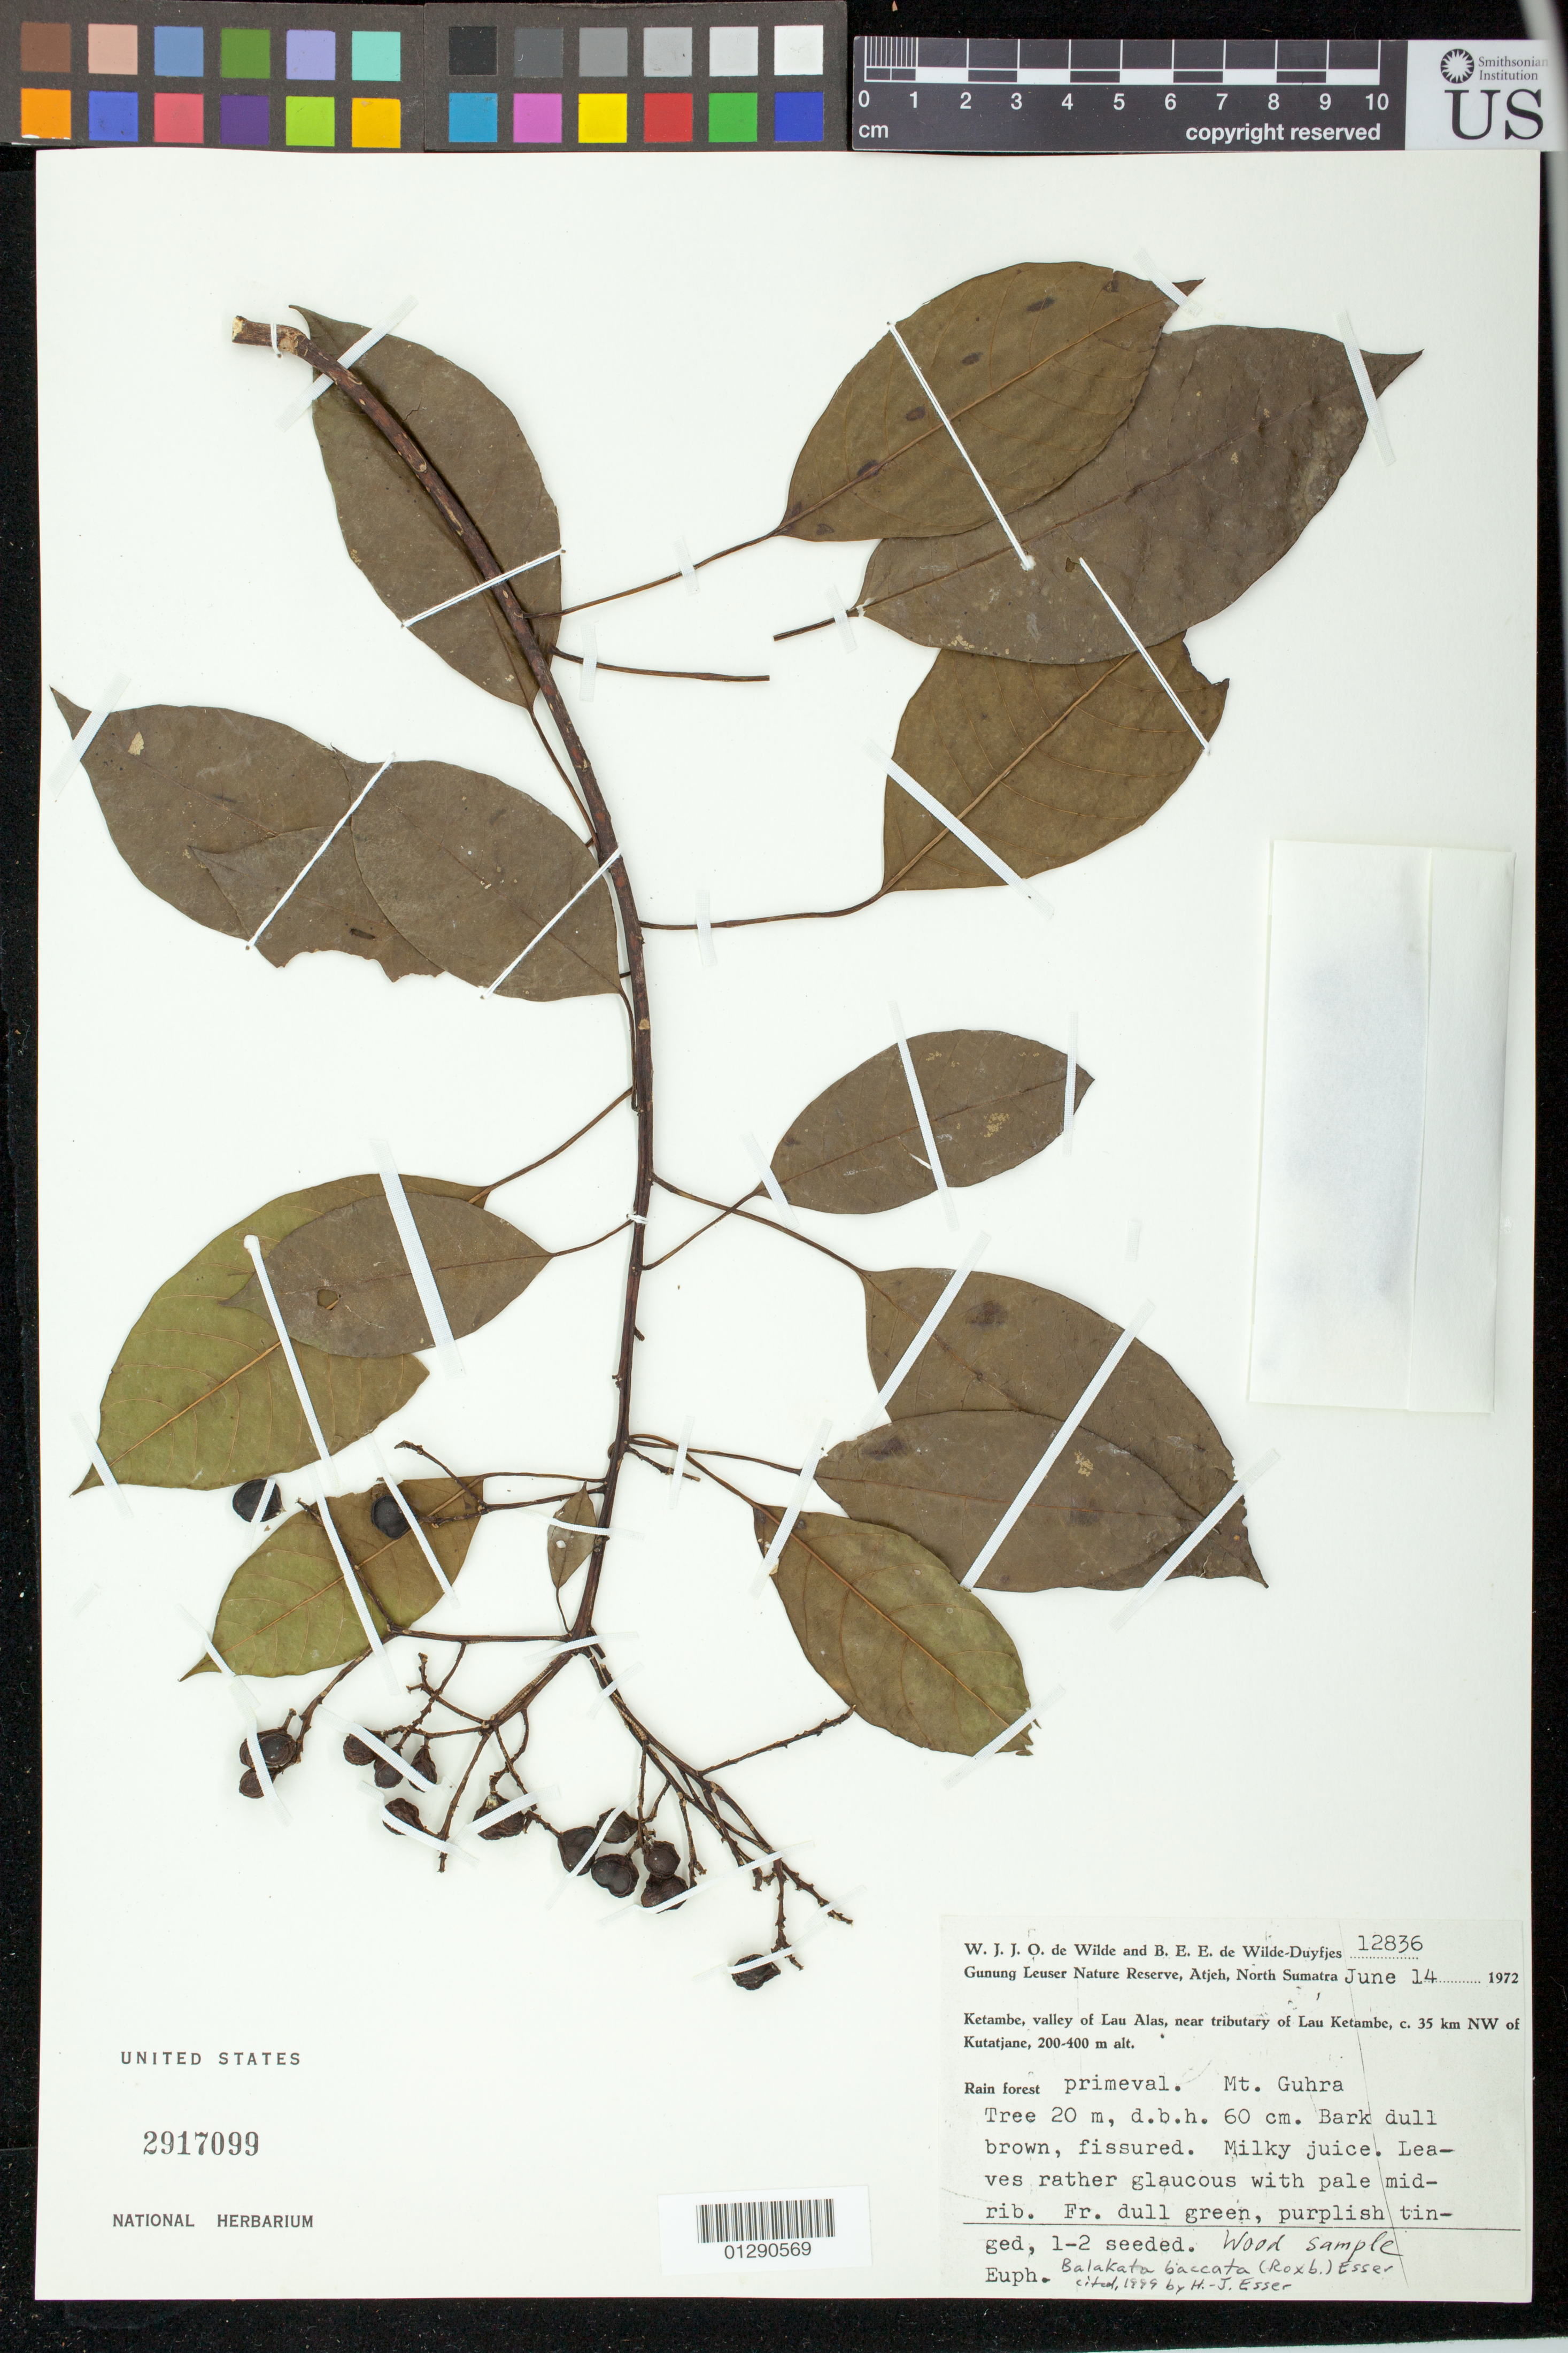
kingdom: Plantae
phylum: Tracheophyta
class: Magnoliopsida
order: Malpighiales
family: Euphorbiaceae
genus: Sapium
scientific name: Sapium baccatum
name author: Roxb.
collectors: B. E. de Wilde-Duyfjes & W. J. de Wilde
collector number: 12836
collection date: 1972-06-14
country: Indonesia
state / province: Sumatra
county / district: Aceh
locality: Ketambe, valley of Lau Alas, near tributary of Lau Ketambe, c. 35 km NW of Kutatjane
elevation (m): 200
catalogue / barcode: US 2917099